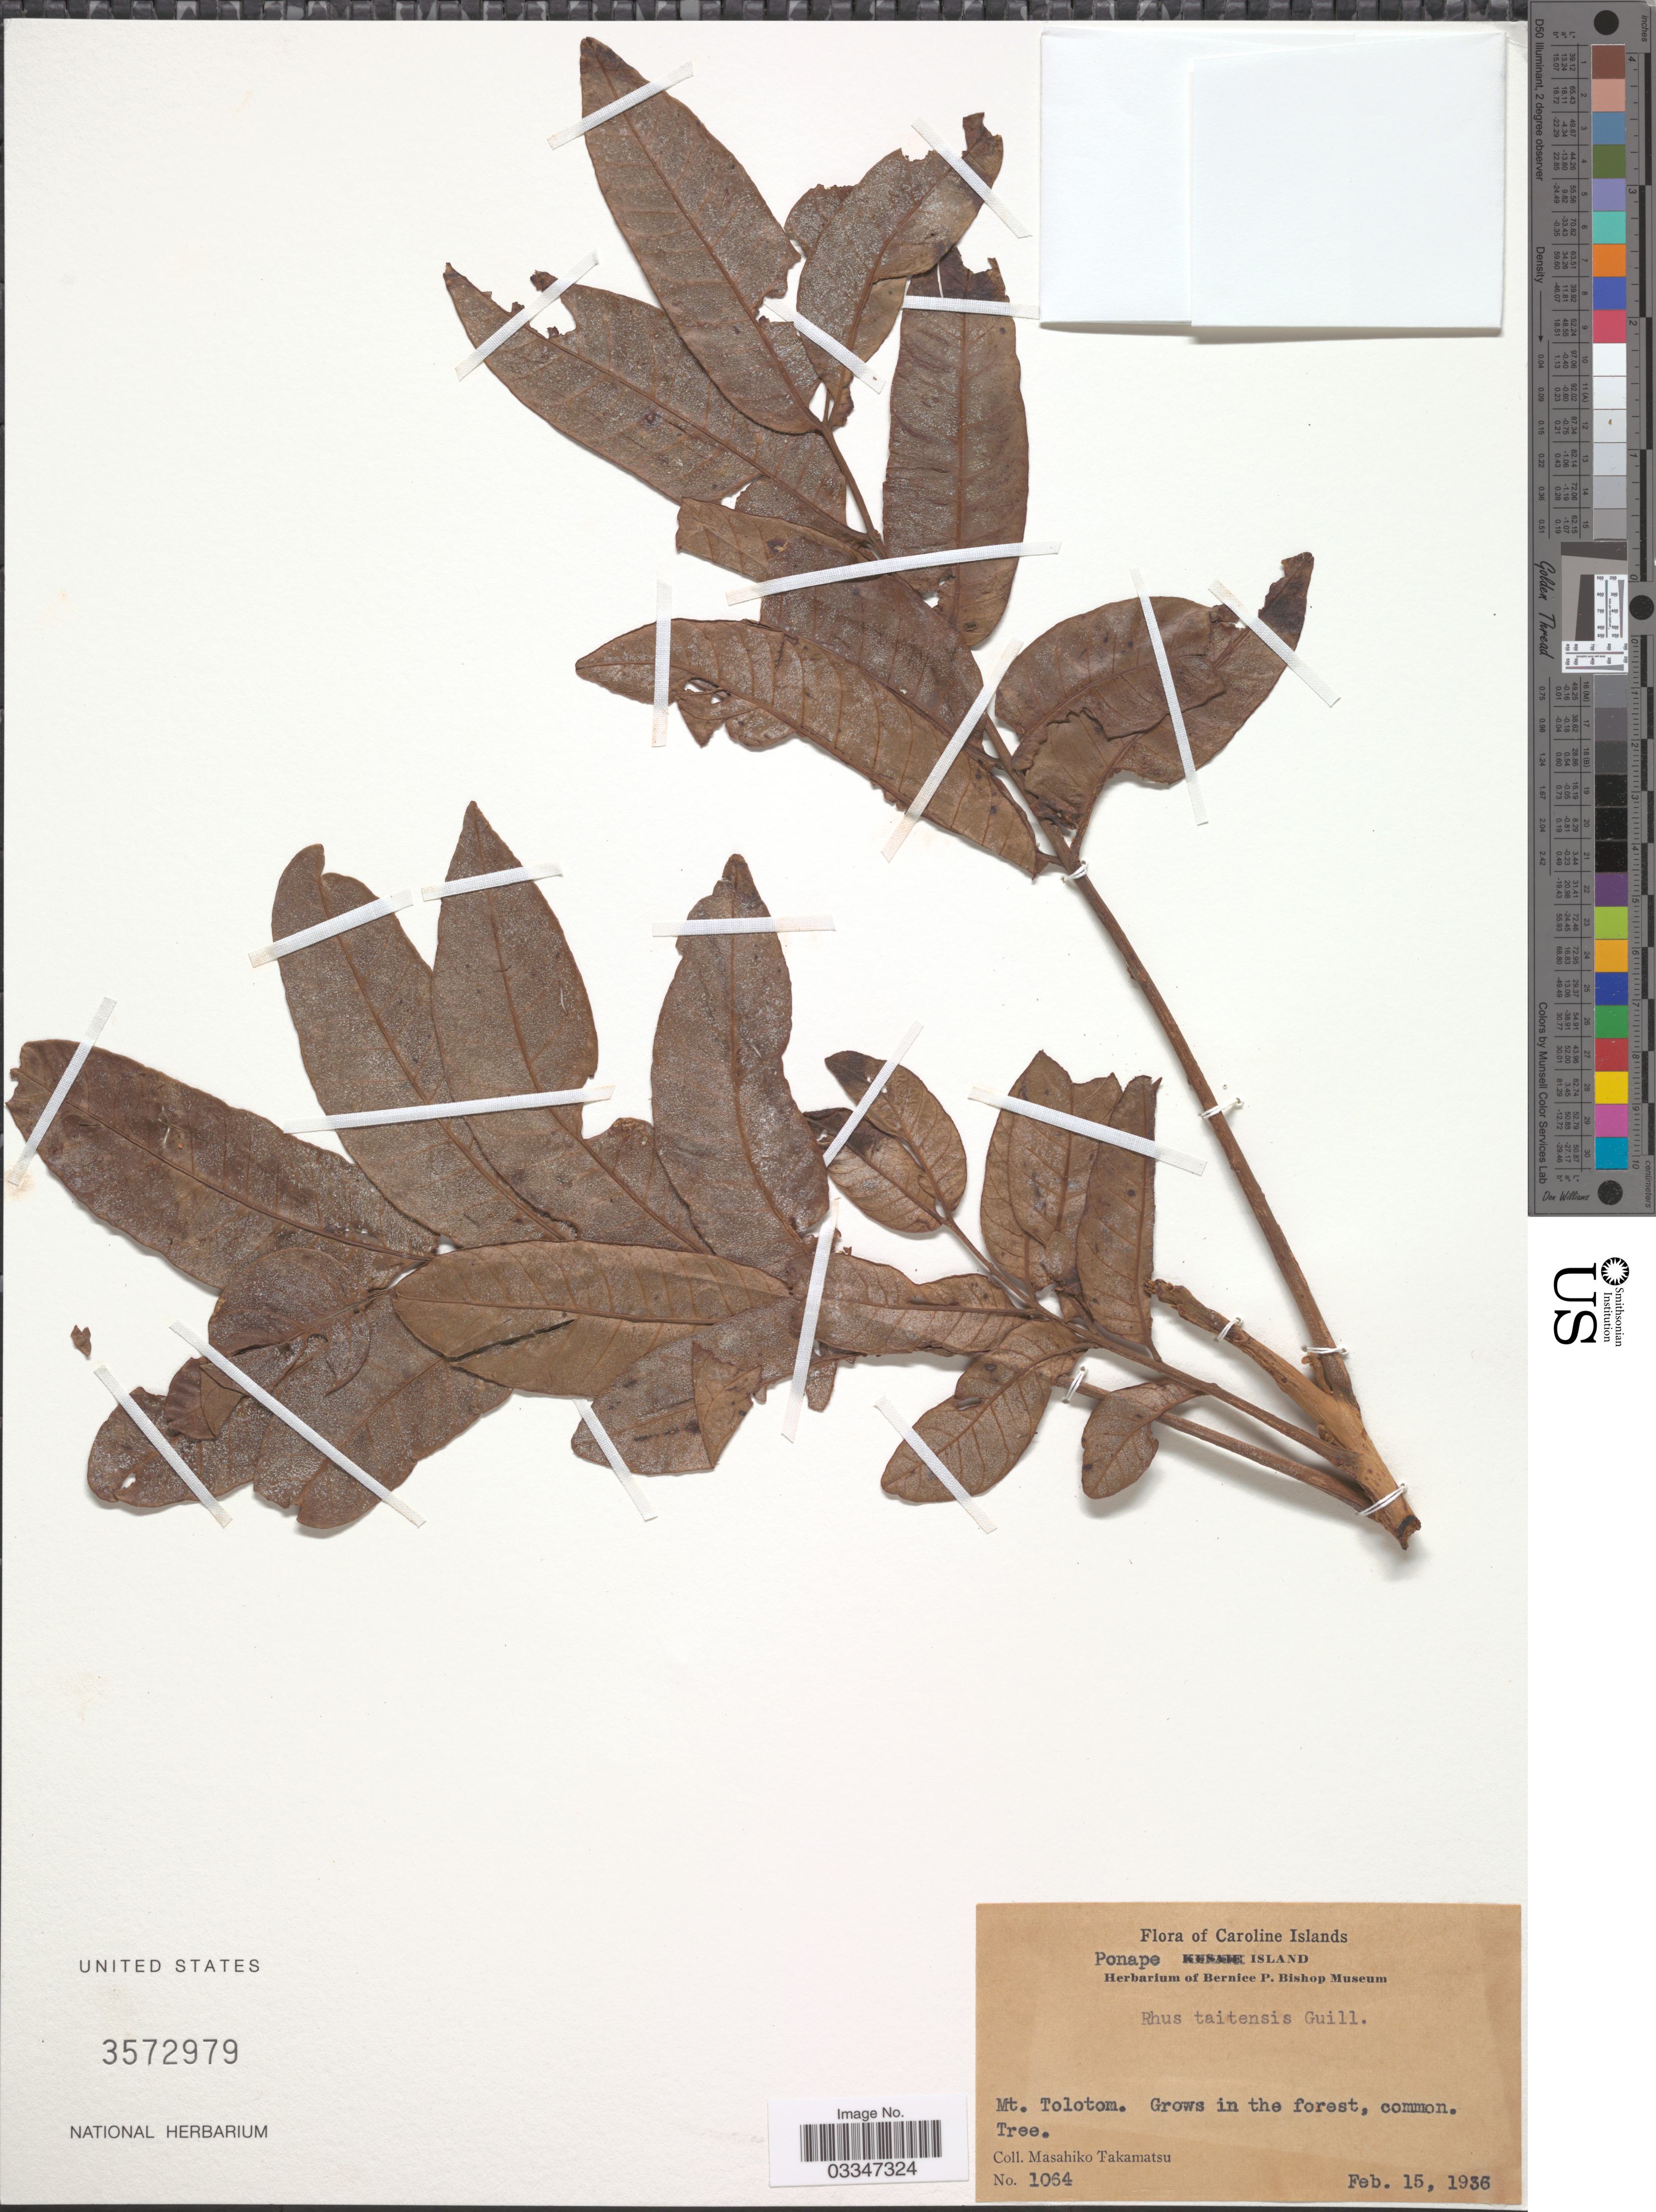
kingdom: Plantae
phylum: Tracheophyta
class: Magnoliopsida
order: Sapindales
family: Anacardiaceae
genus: Rhus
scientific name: Rhus taitensis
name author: Guill.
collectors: M. Takamatsu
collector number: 1064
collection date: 1936-02-15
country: Micronesia, Federated States of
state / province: Pohnpei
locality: Caroline Islands. Ponape Island. Mt. Tolotom.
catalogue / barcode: US 3572979